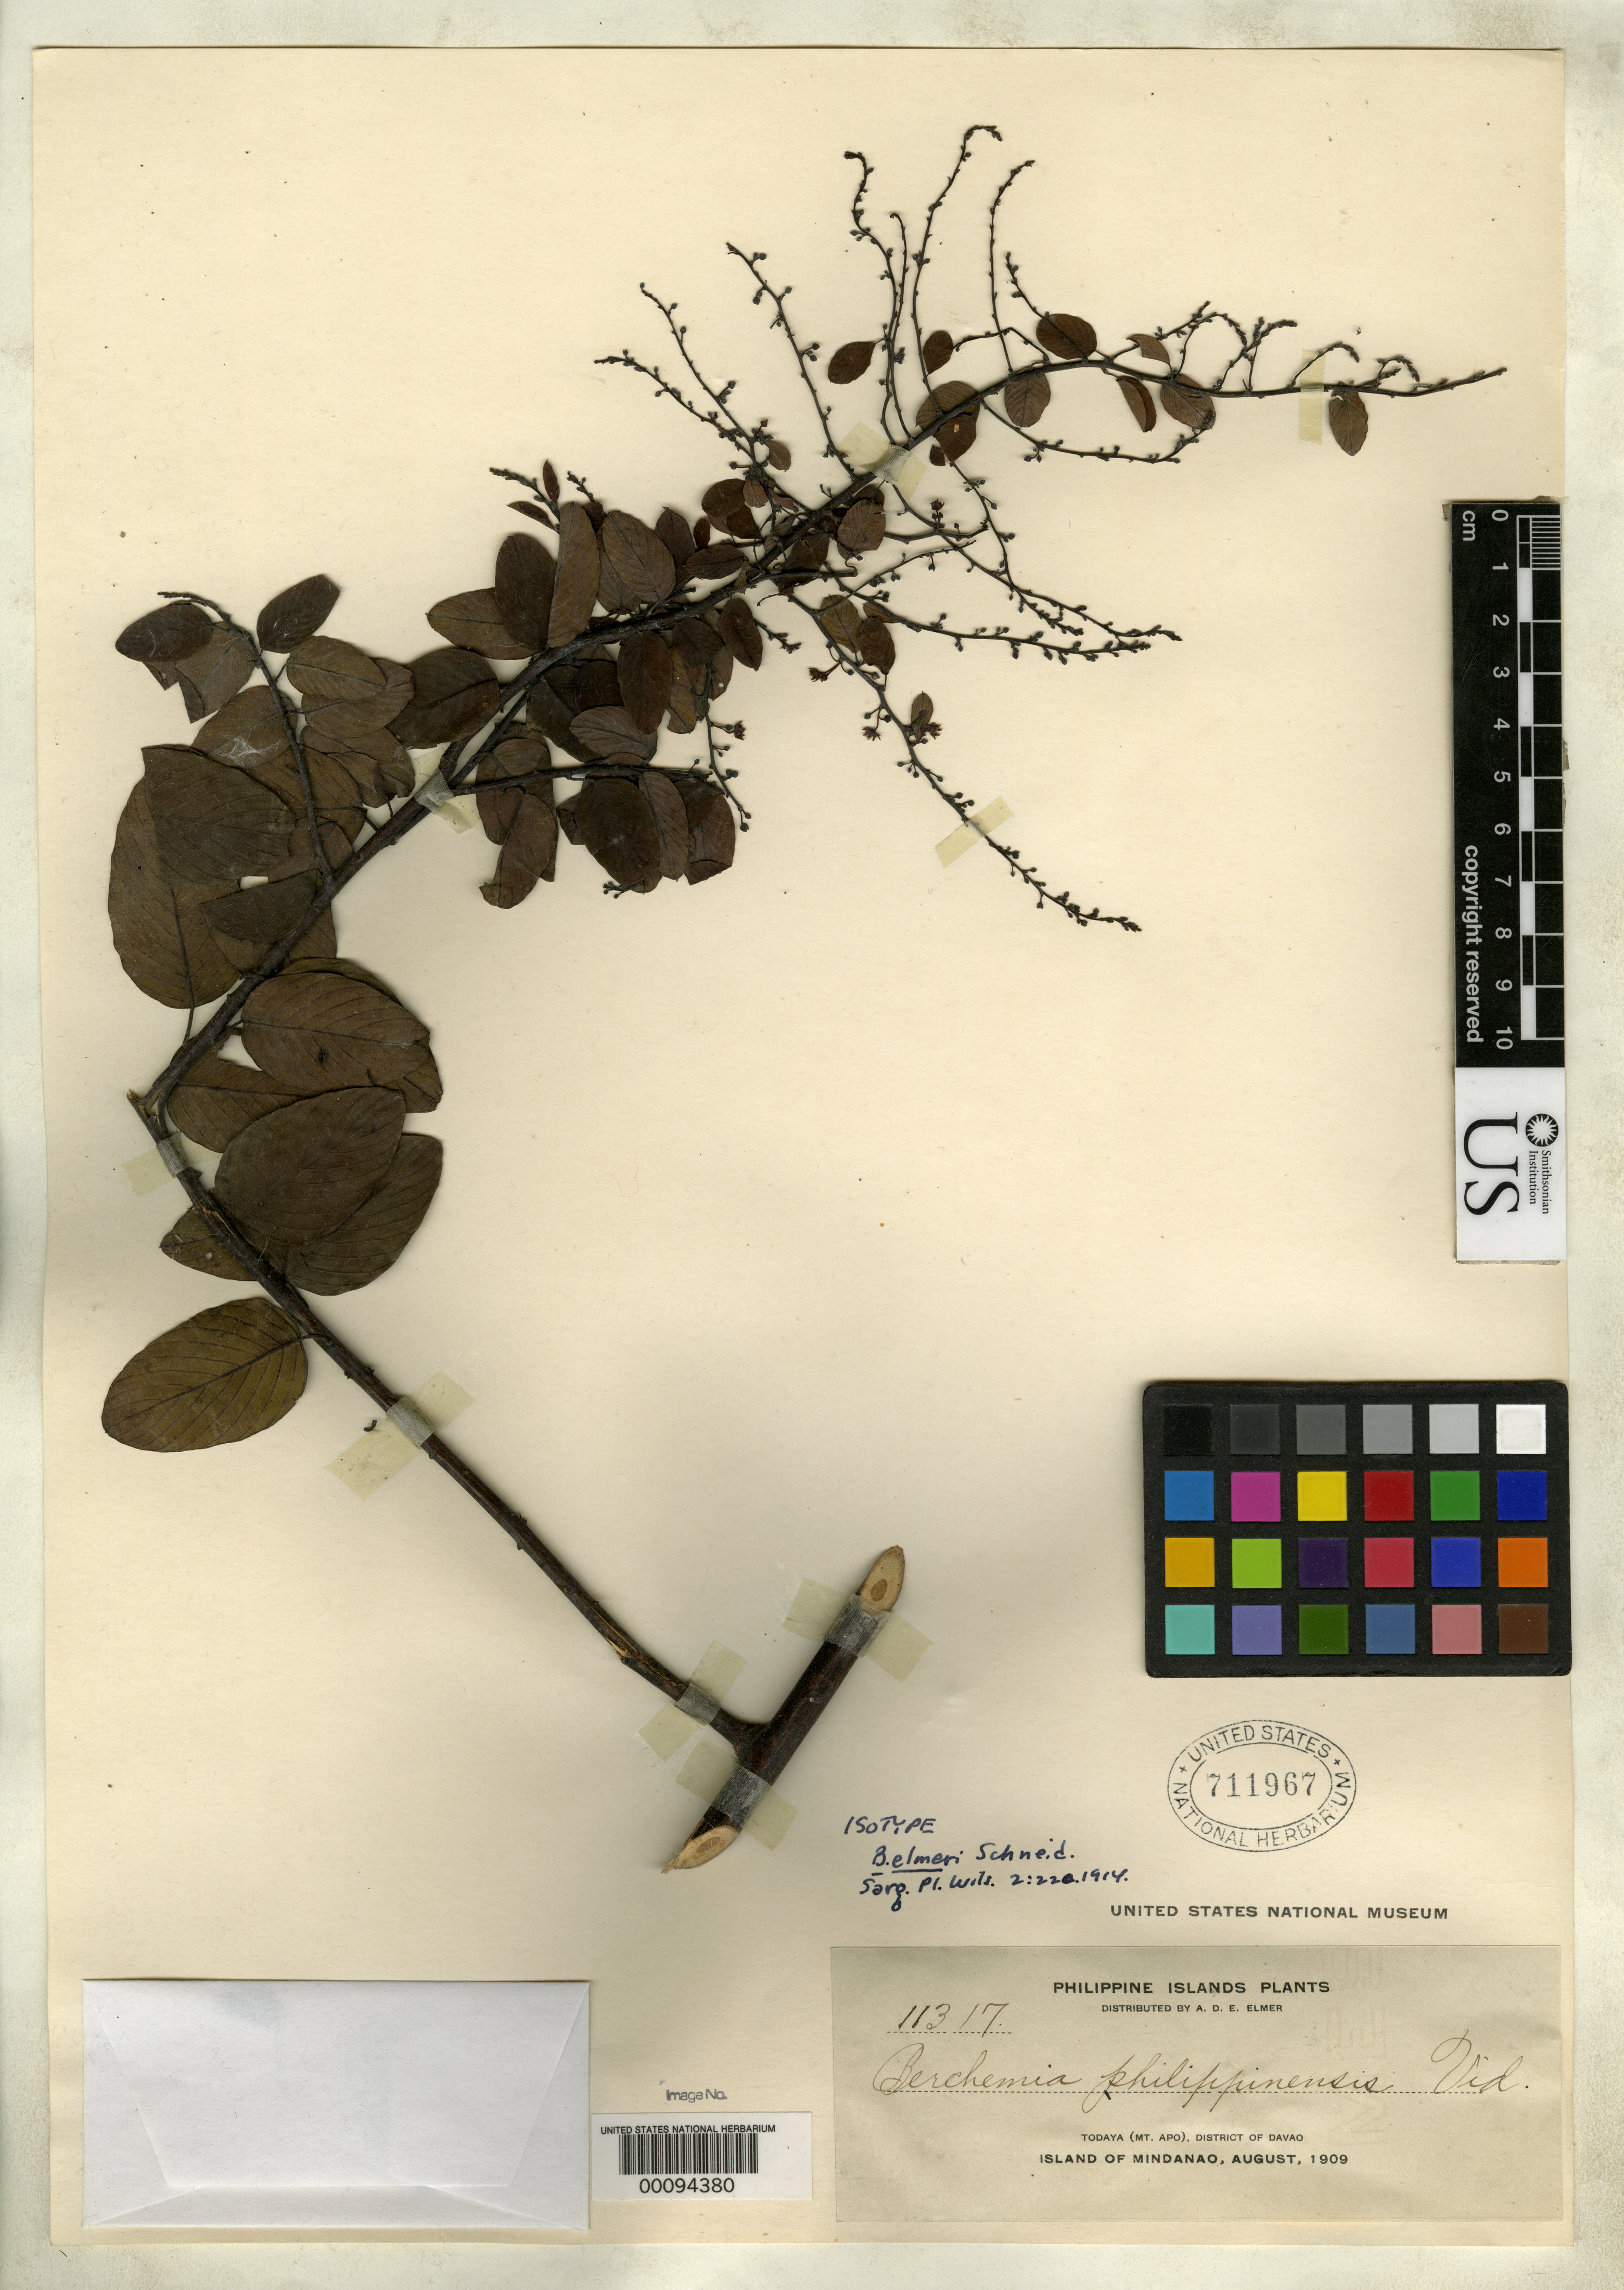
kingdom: Plantae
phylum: Tracheophyta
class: Magnoliopsida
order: Rosales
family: Rhamnaceae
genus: Berchemia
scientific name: Berchemia elmeri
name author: C.K. Schneid. in Sarg.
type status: Isotype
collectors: A. D. E. Elmer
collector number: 11317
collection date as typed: Aug 1909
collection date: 1909-08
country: Philippines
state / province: Davao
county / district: Davao del Sur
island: Mindanao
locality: Todaya (Mt. Apo).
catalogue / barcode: US 711967